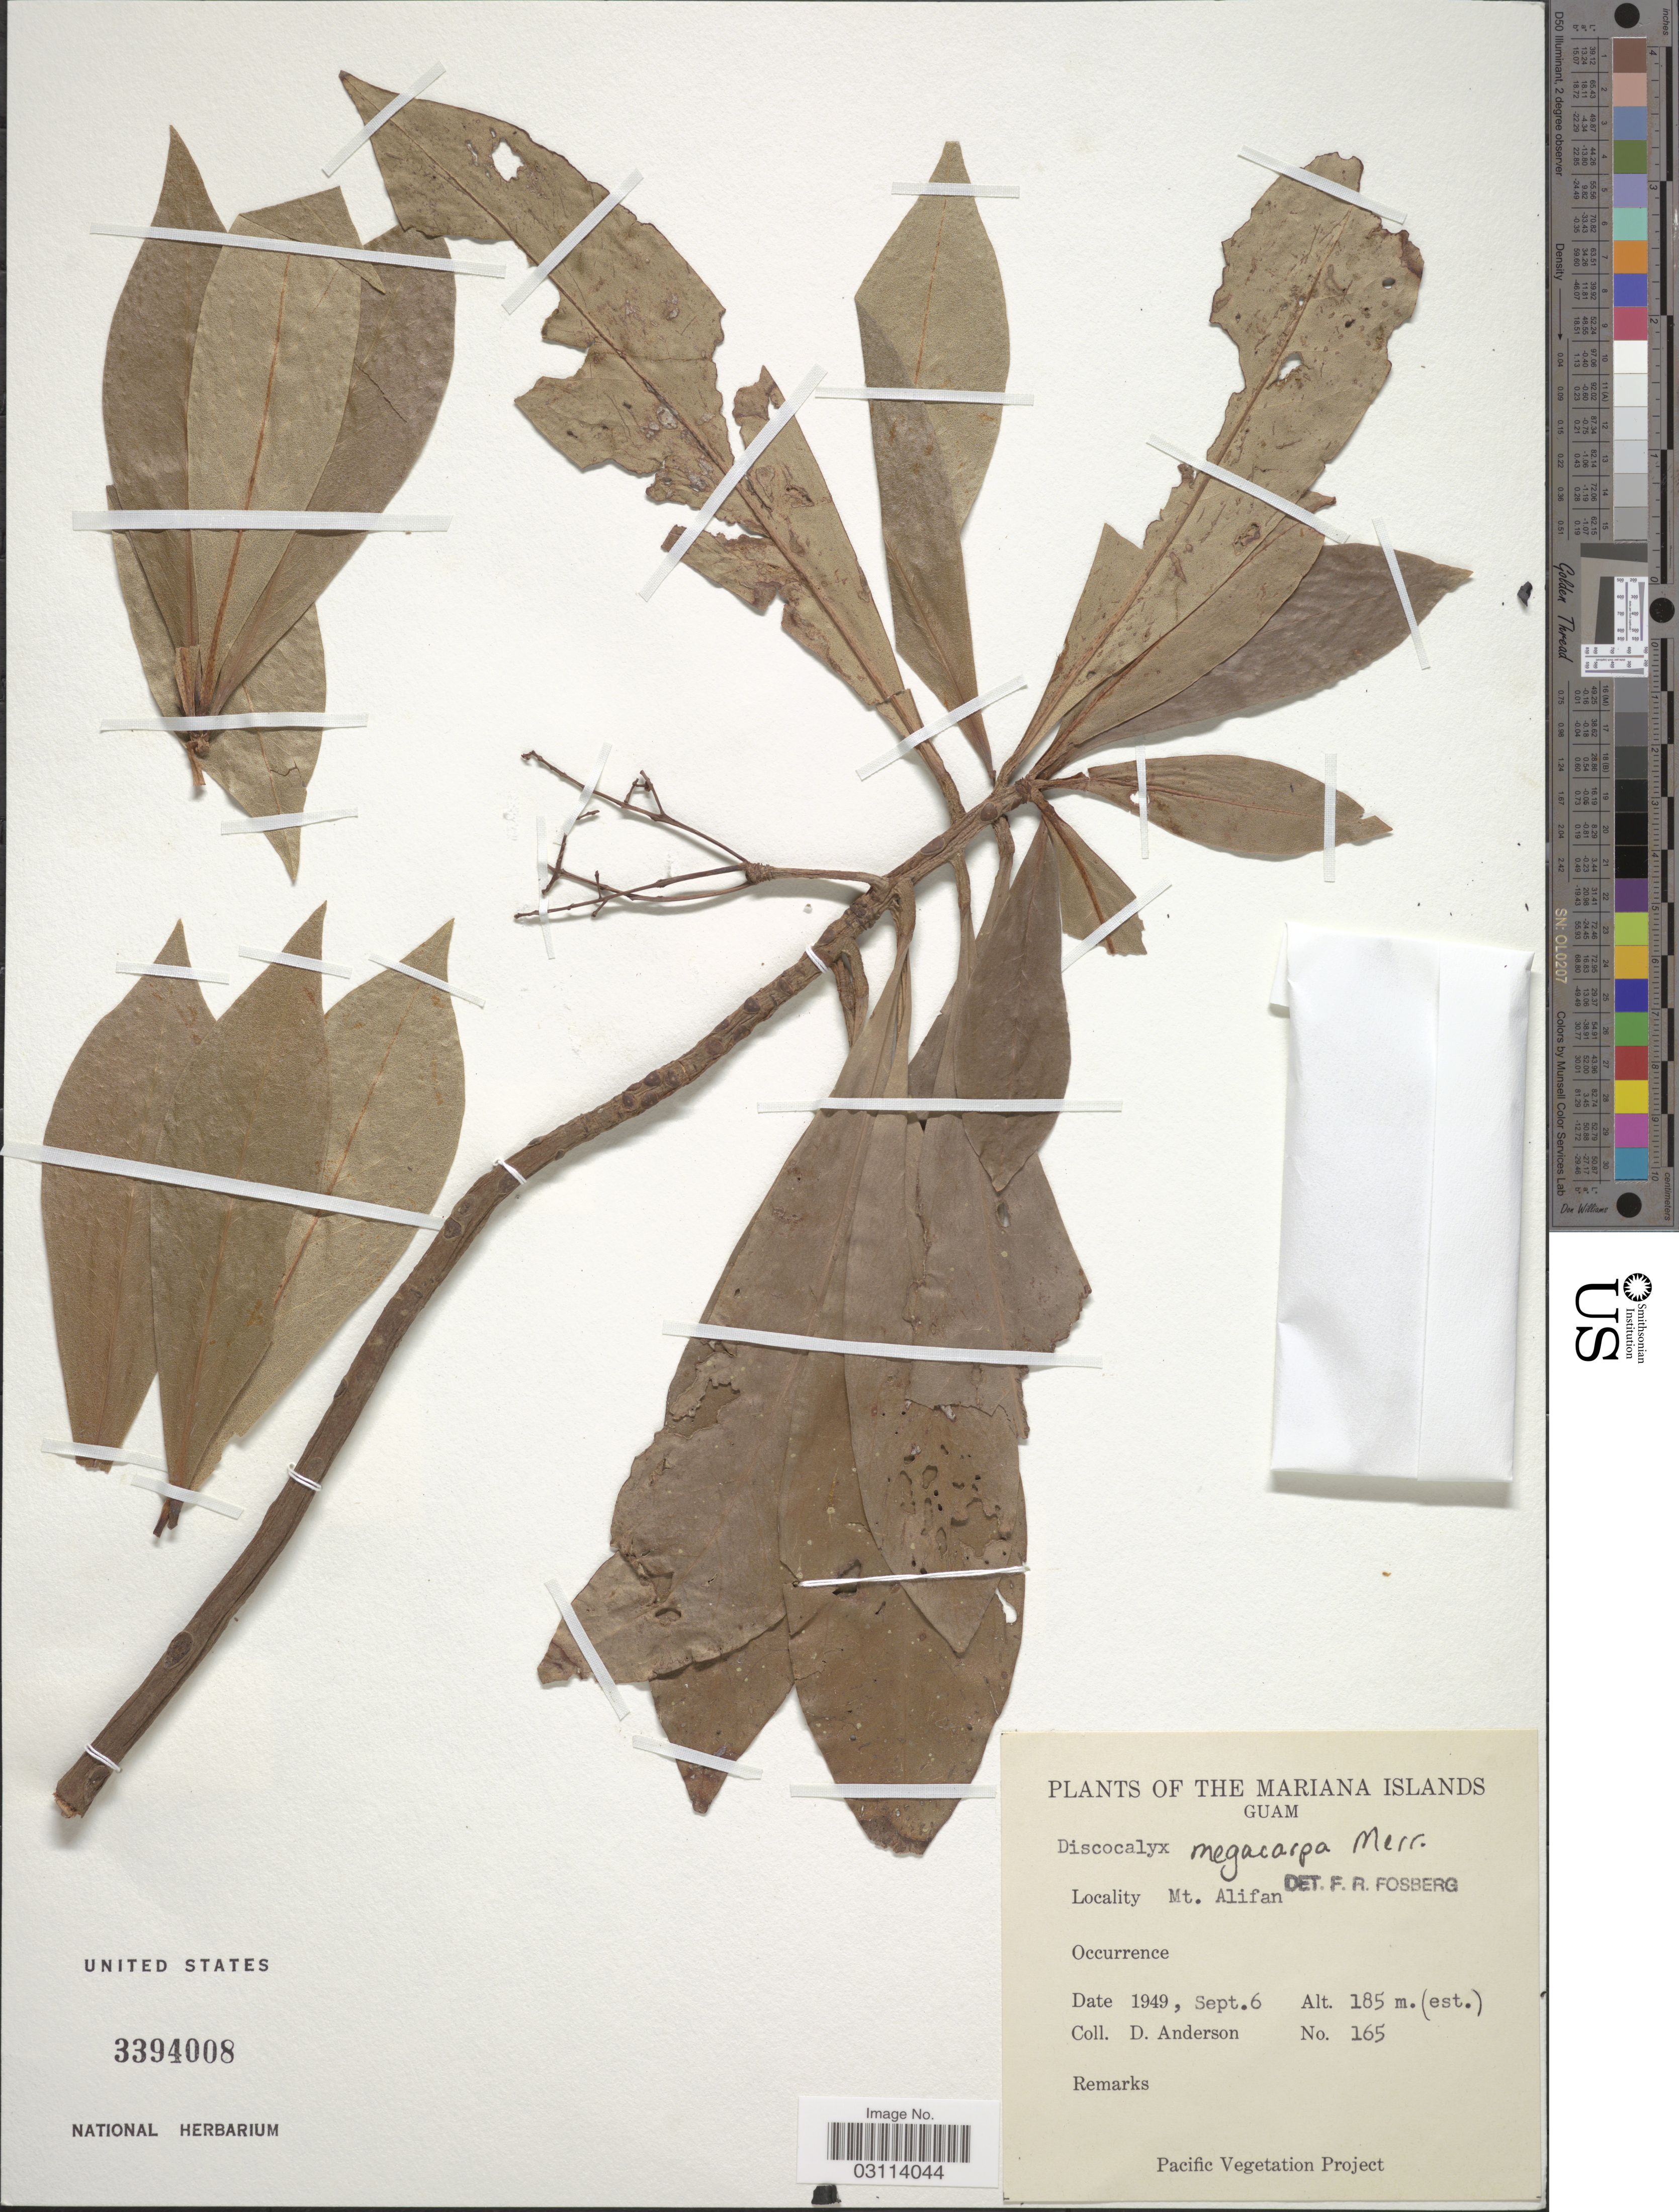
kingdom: Plantae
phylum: Tracheophyta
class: Magnoliopsida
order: Ericales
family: Primulaceae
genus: Discocalyx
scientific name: Discocalyx megacarpa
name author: Merr.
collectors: D. Anderson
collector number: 165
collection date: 1949-09-06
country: Guam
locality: The Mariana Islands. Mt. Alifan.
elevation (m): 185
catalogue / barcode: US 3394008